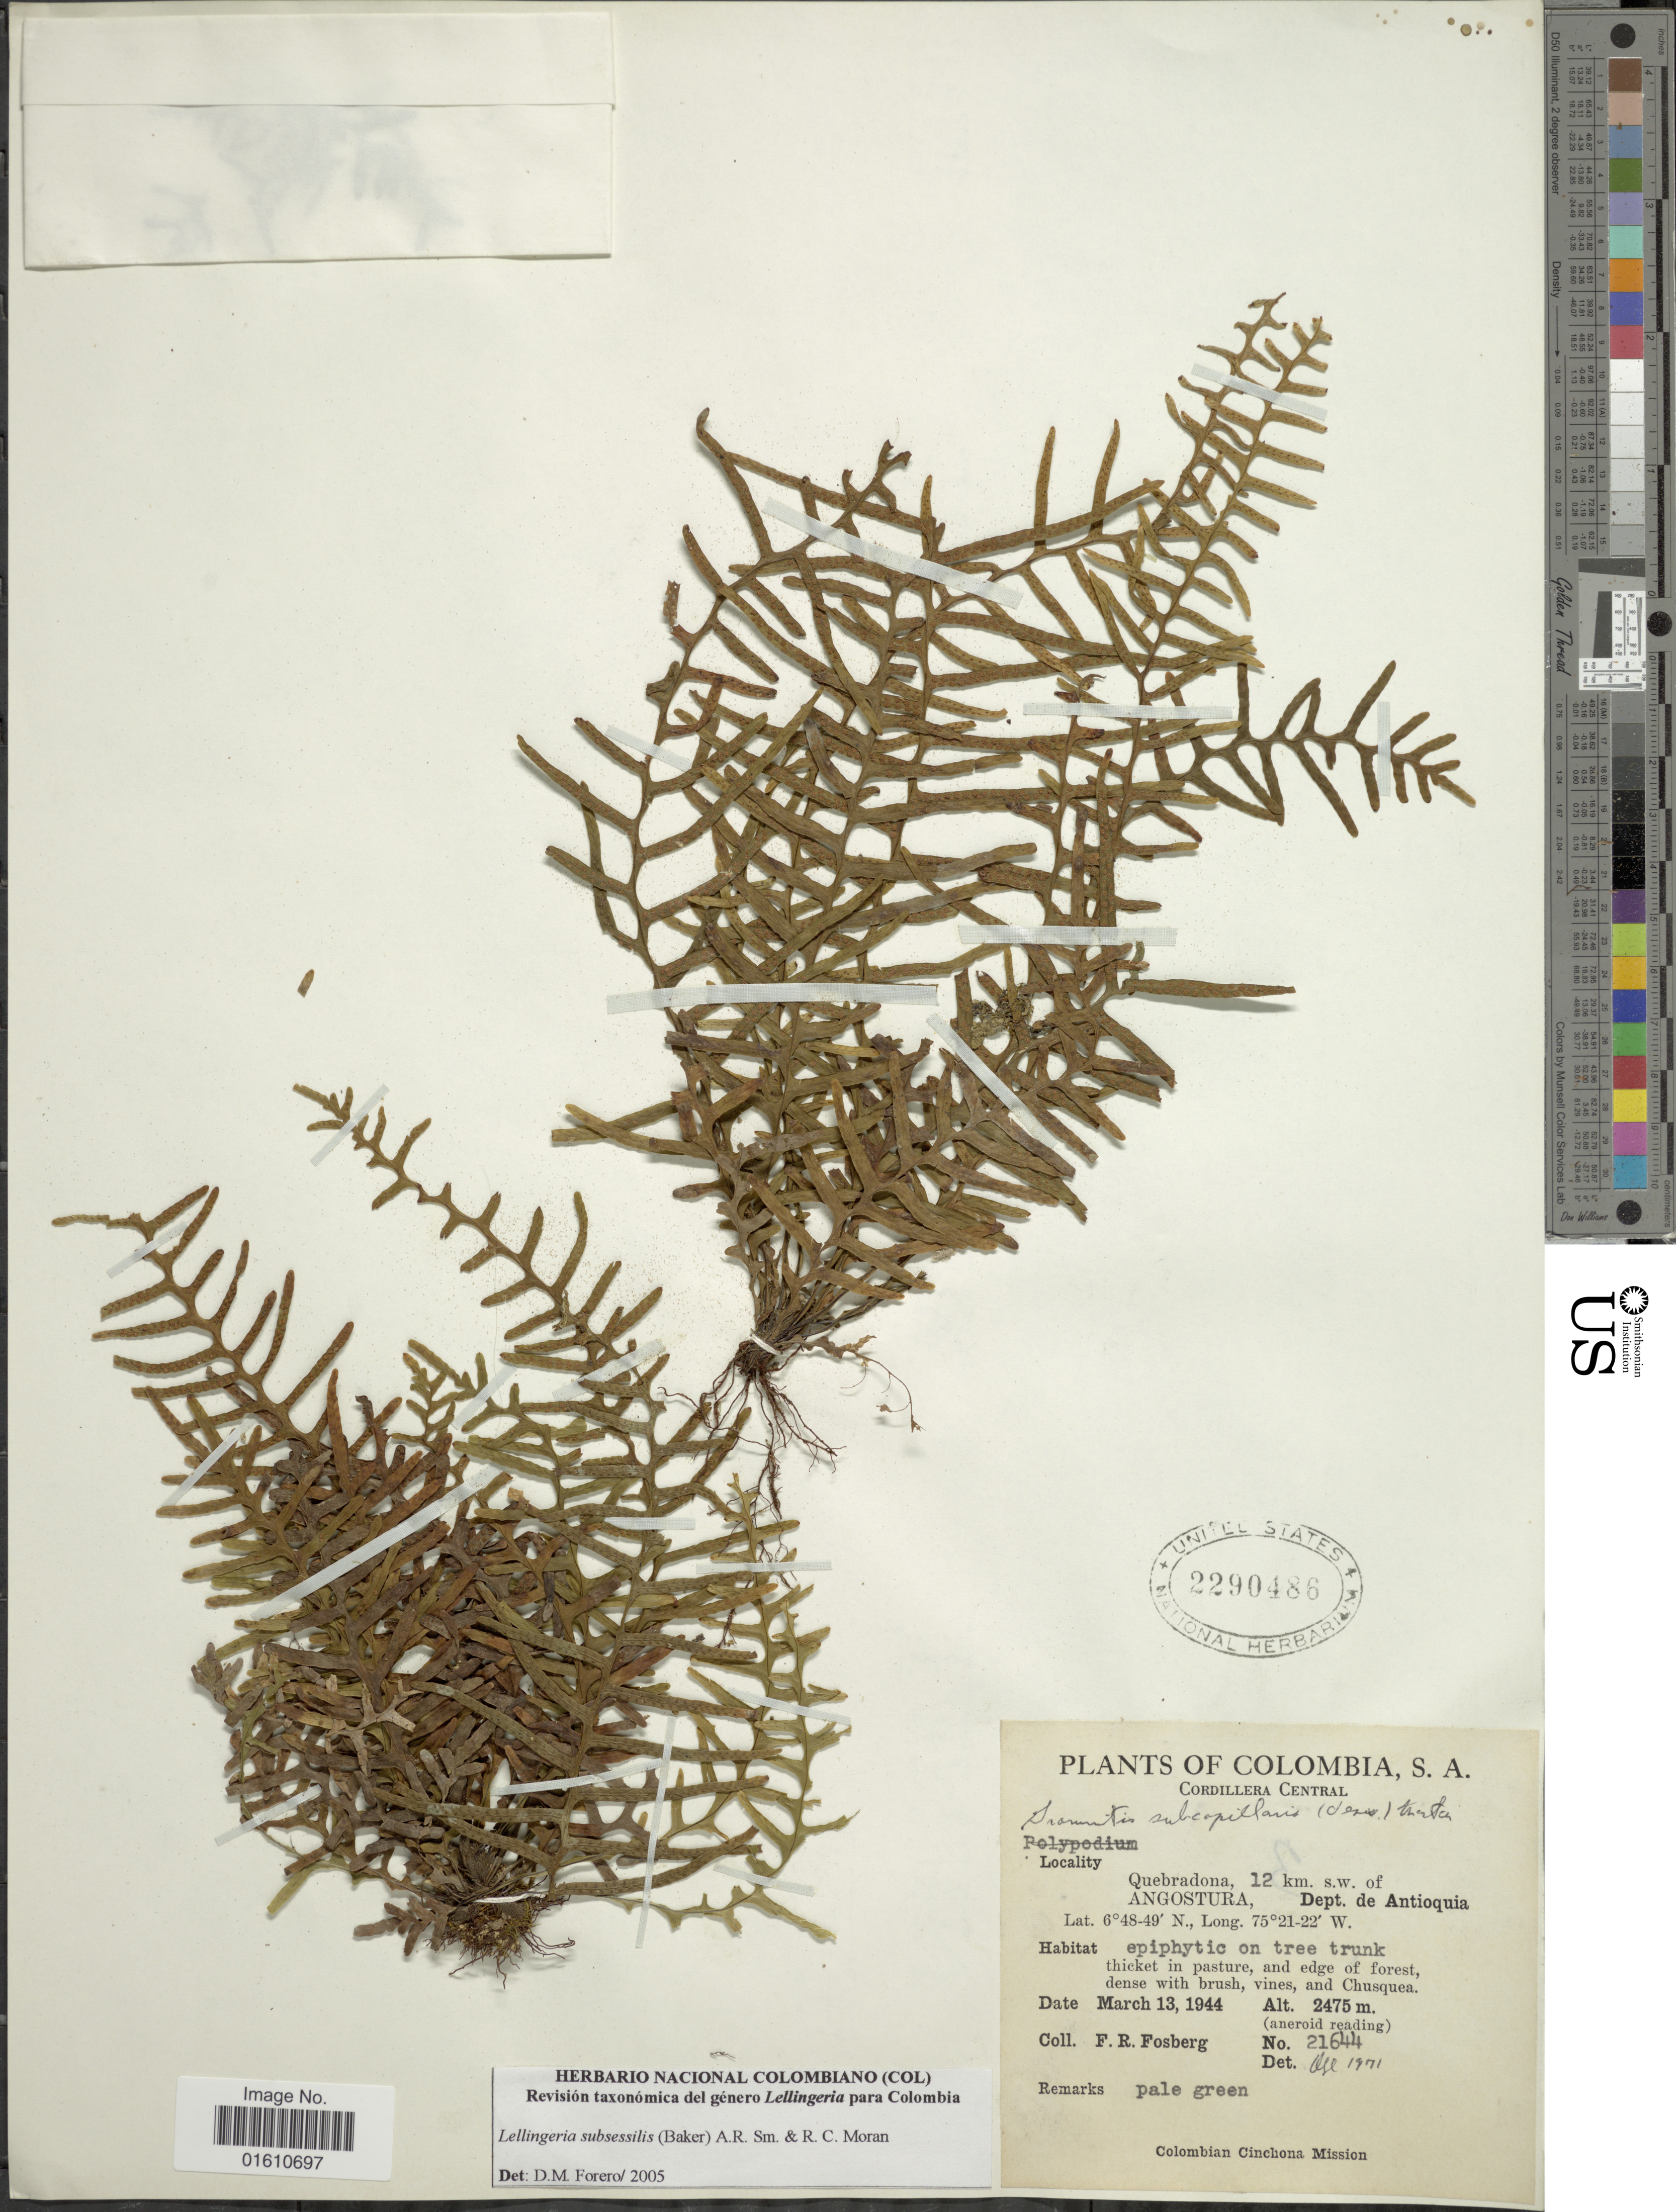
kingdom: Plantae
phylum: Tracheophyta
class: Polypodiopsida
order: Polypodiales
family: Polypodiaceae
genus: Lellingeria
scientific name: Lellingeria subsessilis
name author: (Baker) A.R. Sm. & R.C. Moran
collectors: F. R. Fosberg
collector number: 21644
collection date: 1944-03-13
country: Colombia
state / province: Antioquia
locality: Quebradona, 12 km. s.w. of Angostura, Dept. de Antioquia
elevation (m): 2475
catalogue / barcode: US 2290486